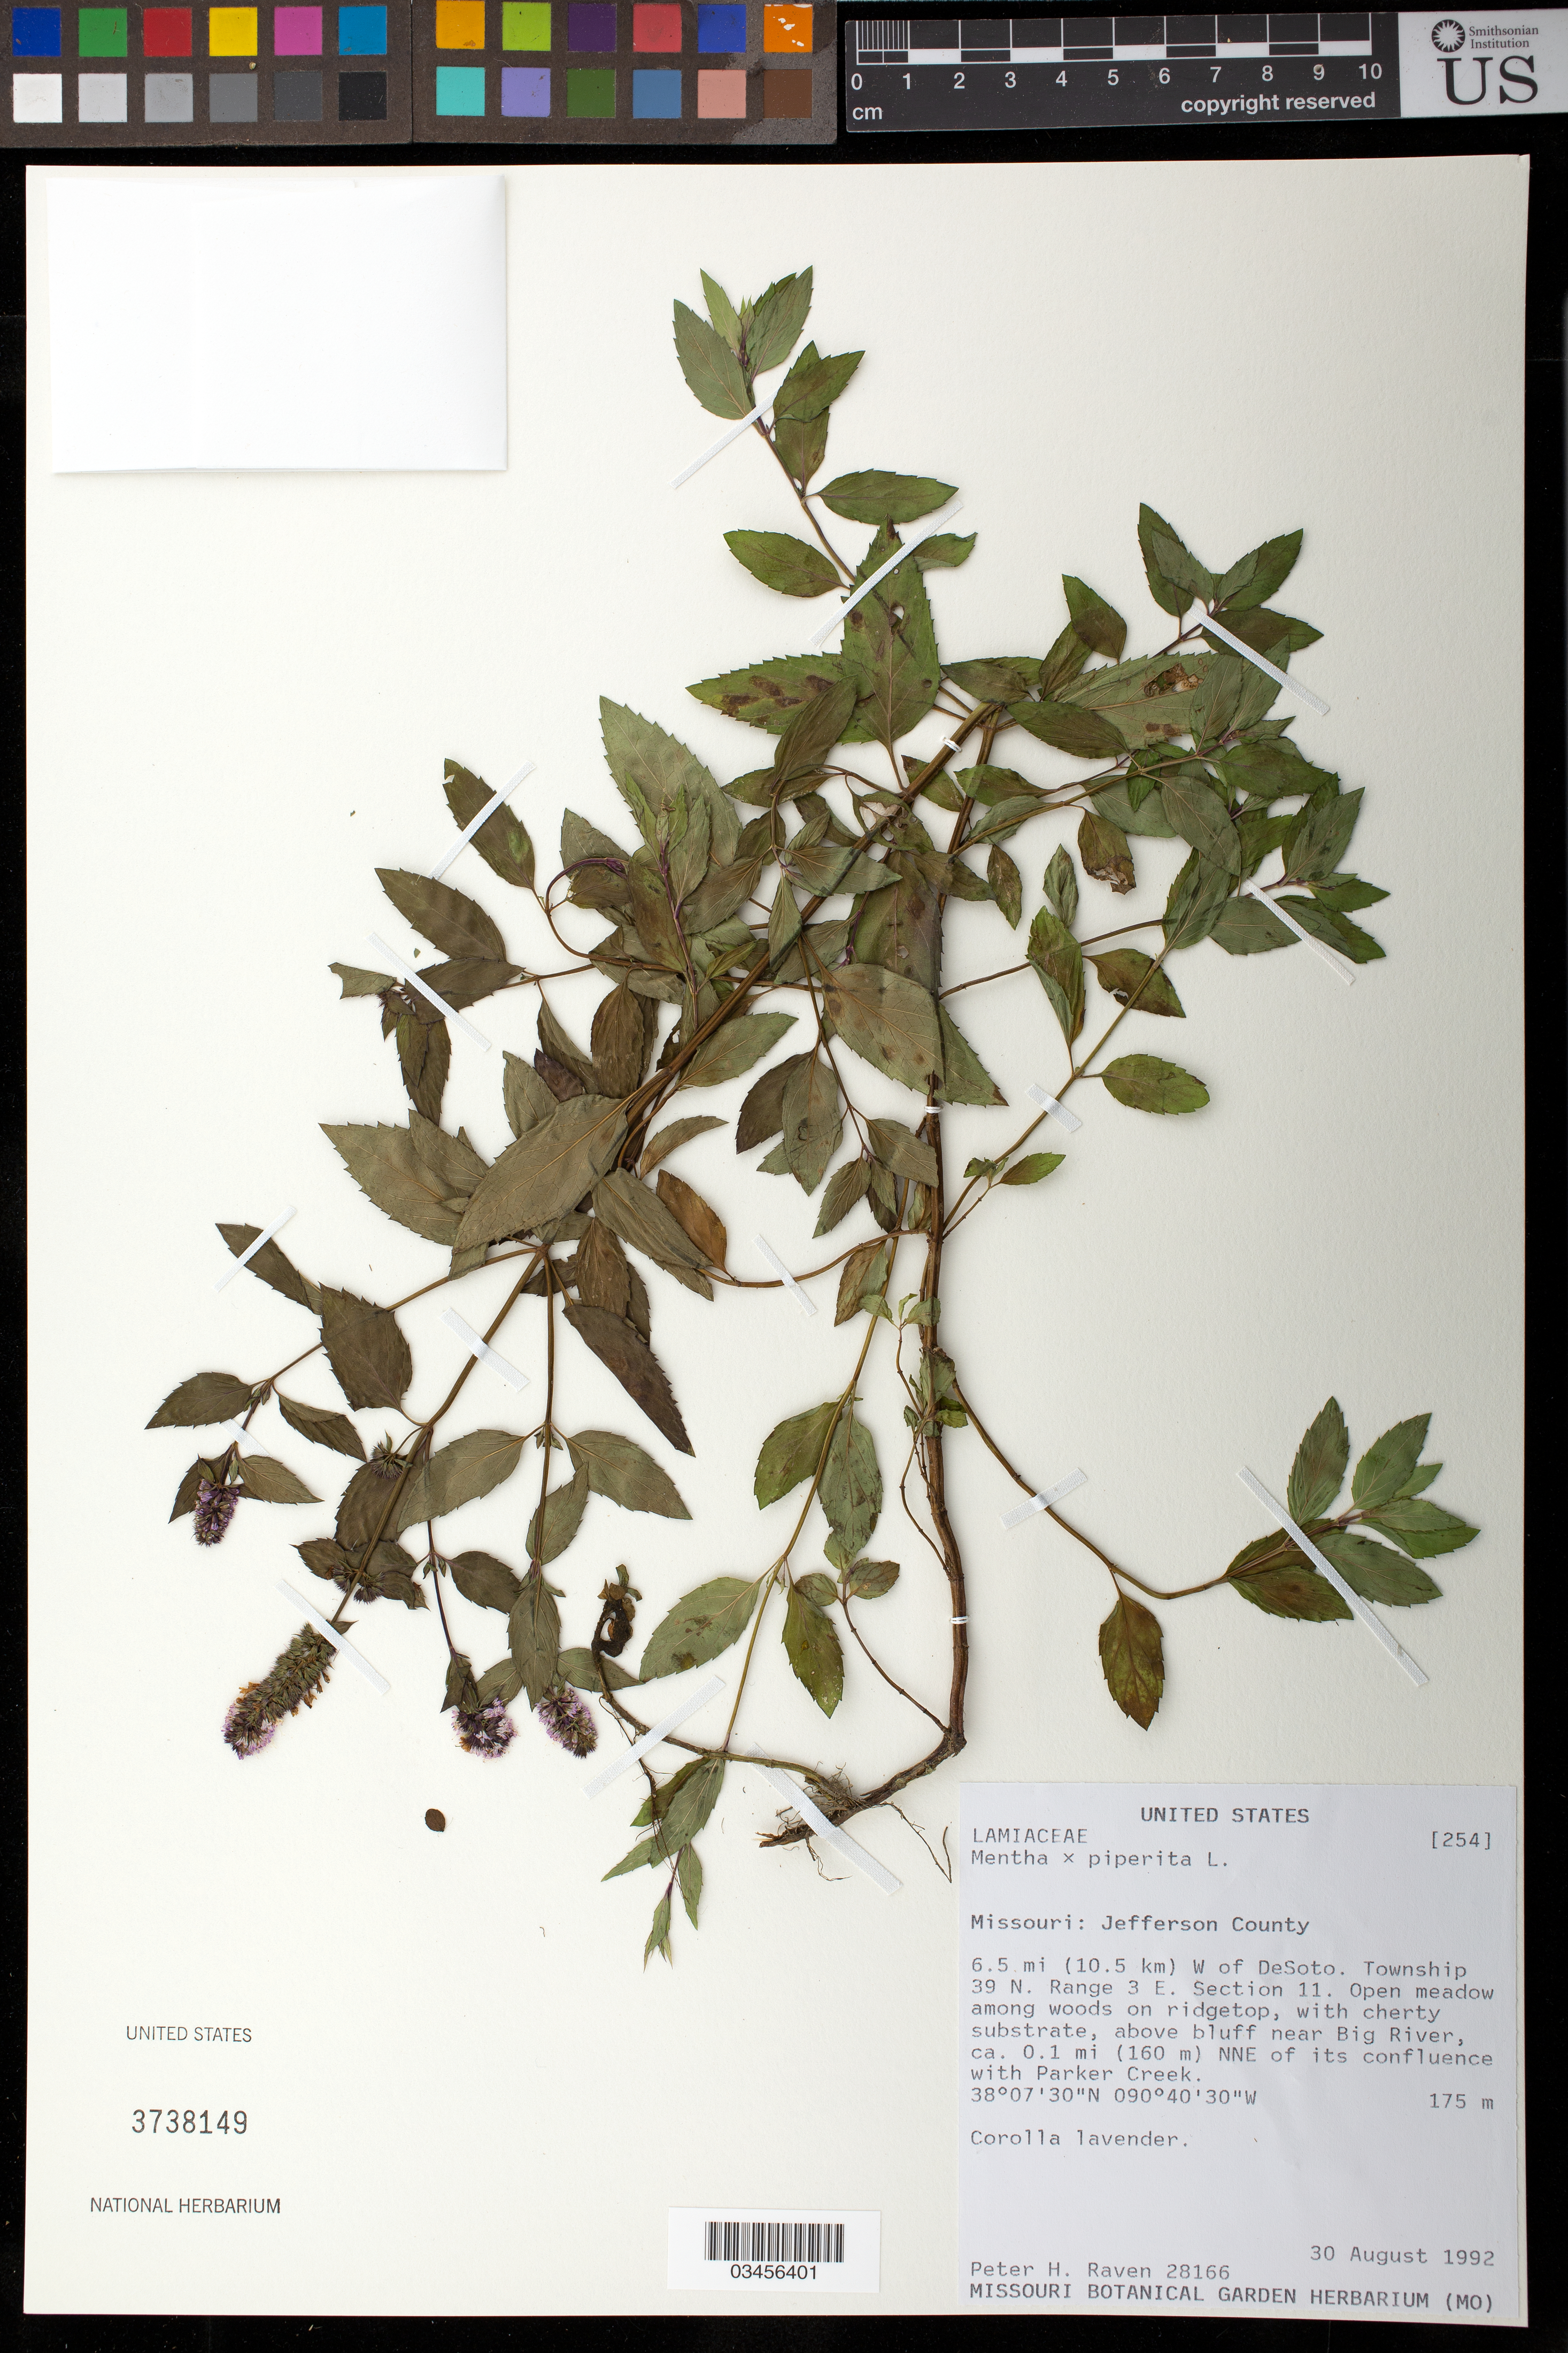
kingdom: Plantae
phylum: Tracheophyta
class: Magnoliopsida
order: Lamiales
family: Lamiaceae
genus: Mentha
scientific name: Mentha x piperita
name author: L.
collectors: P. Raven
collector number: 28166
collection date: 1992-08-30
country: United States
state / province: Missouri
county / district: Jefferson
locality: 10.5 km W of DeSoto. Township 39 N. Range 3 E. Section 11. Above bluff with Big river, ca. 0.1 mi. (160 m) NNE of its confluence with Parker Creek.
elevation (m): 175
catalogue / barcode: US 3738149